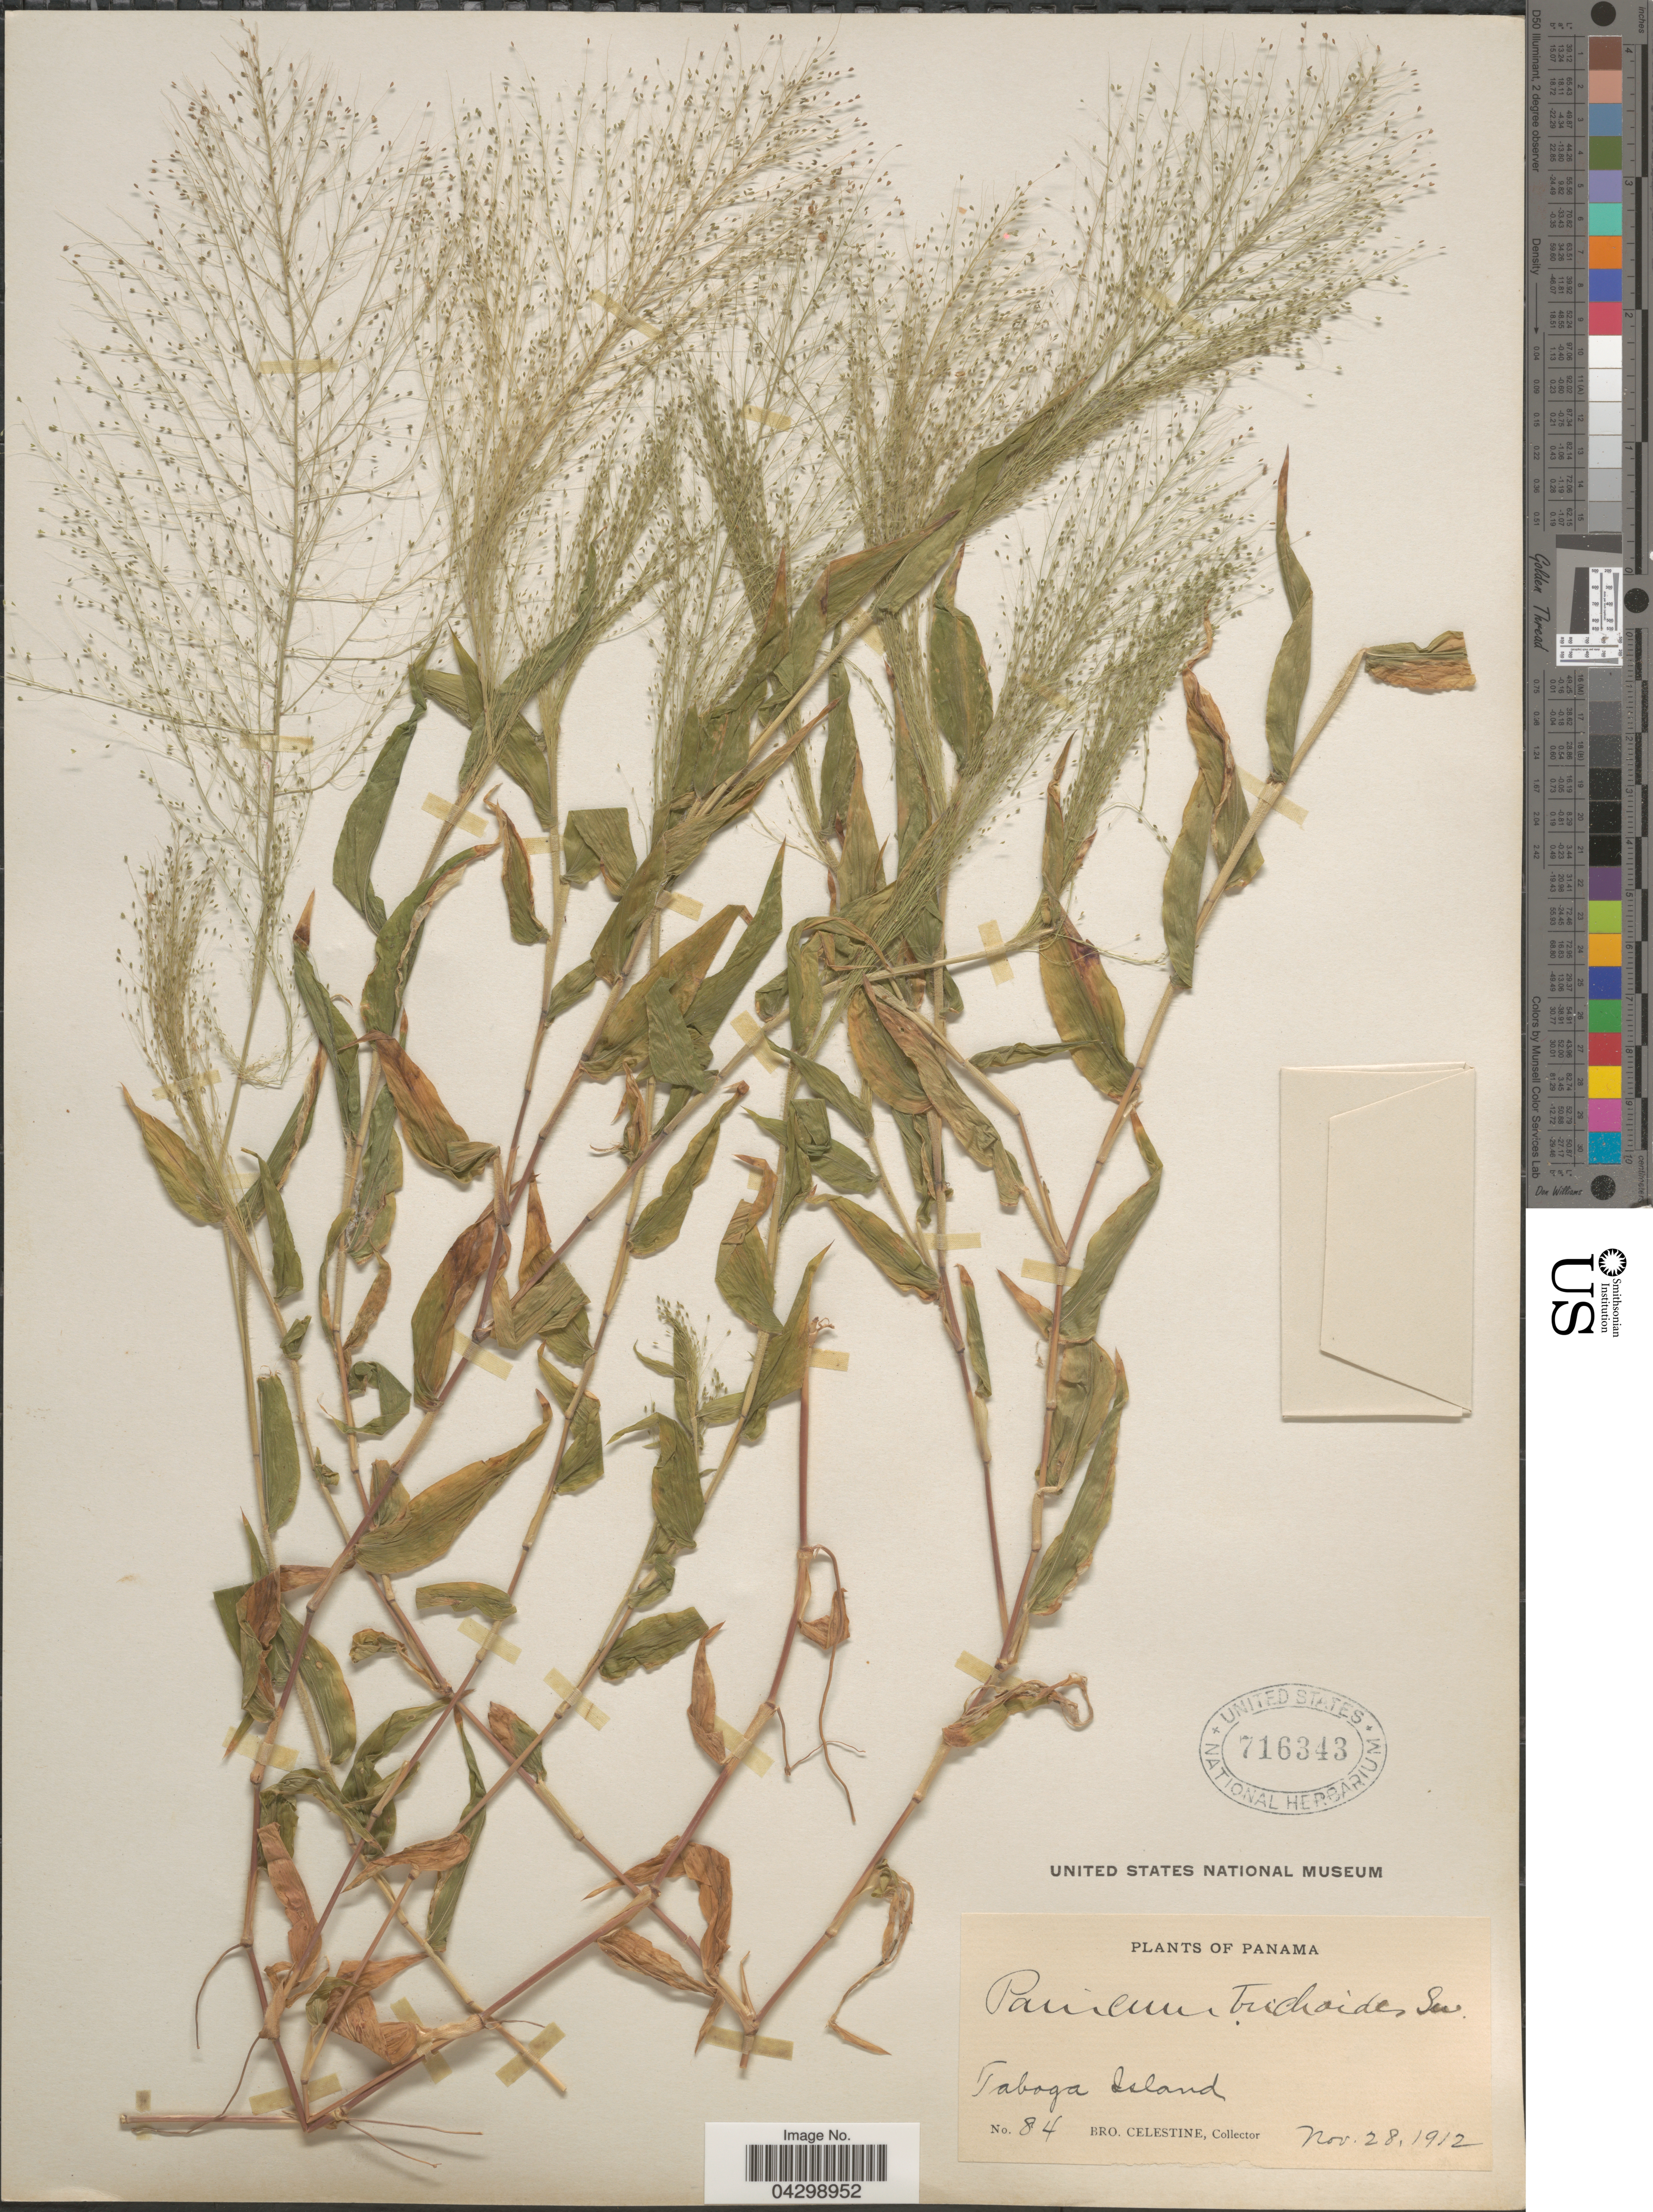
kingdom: Plantae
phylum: Tracheophyta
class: Liliopsida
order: Poales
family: Poaceae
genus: Panicum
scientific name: Panicum trichoides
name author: Sw.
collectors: B. Celestine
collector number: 84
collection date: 1912-11-28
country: Panama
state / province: Panamá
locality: Taboga Island.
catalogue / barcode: US 716343